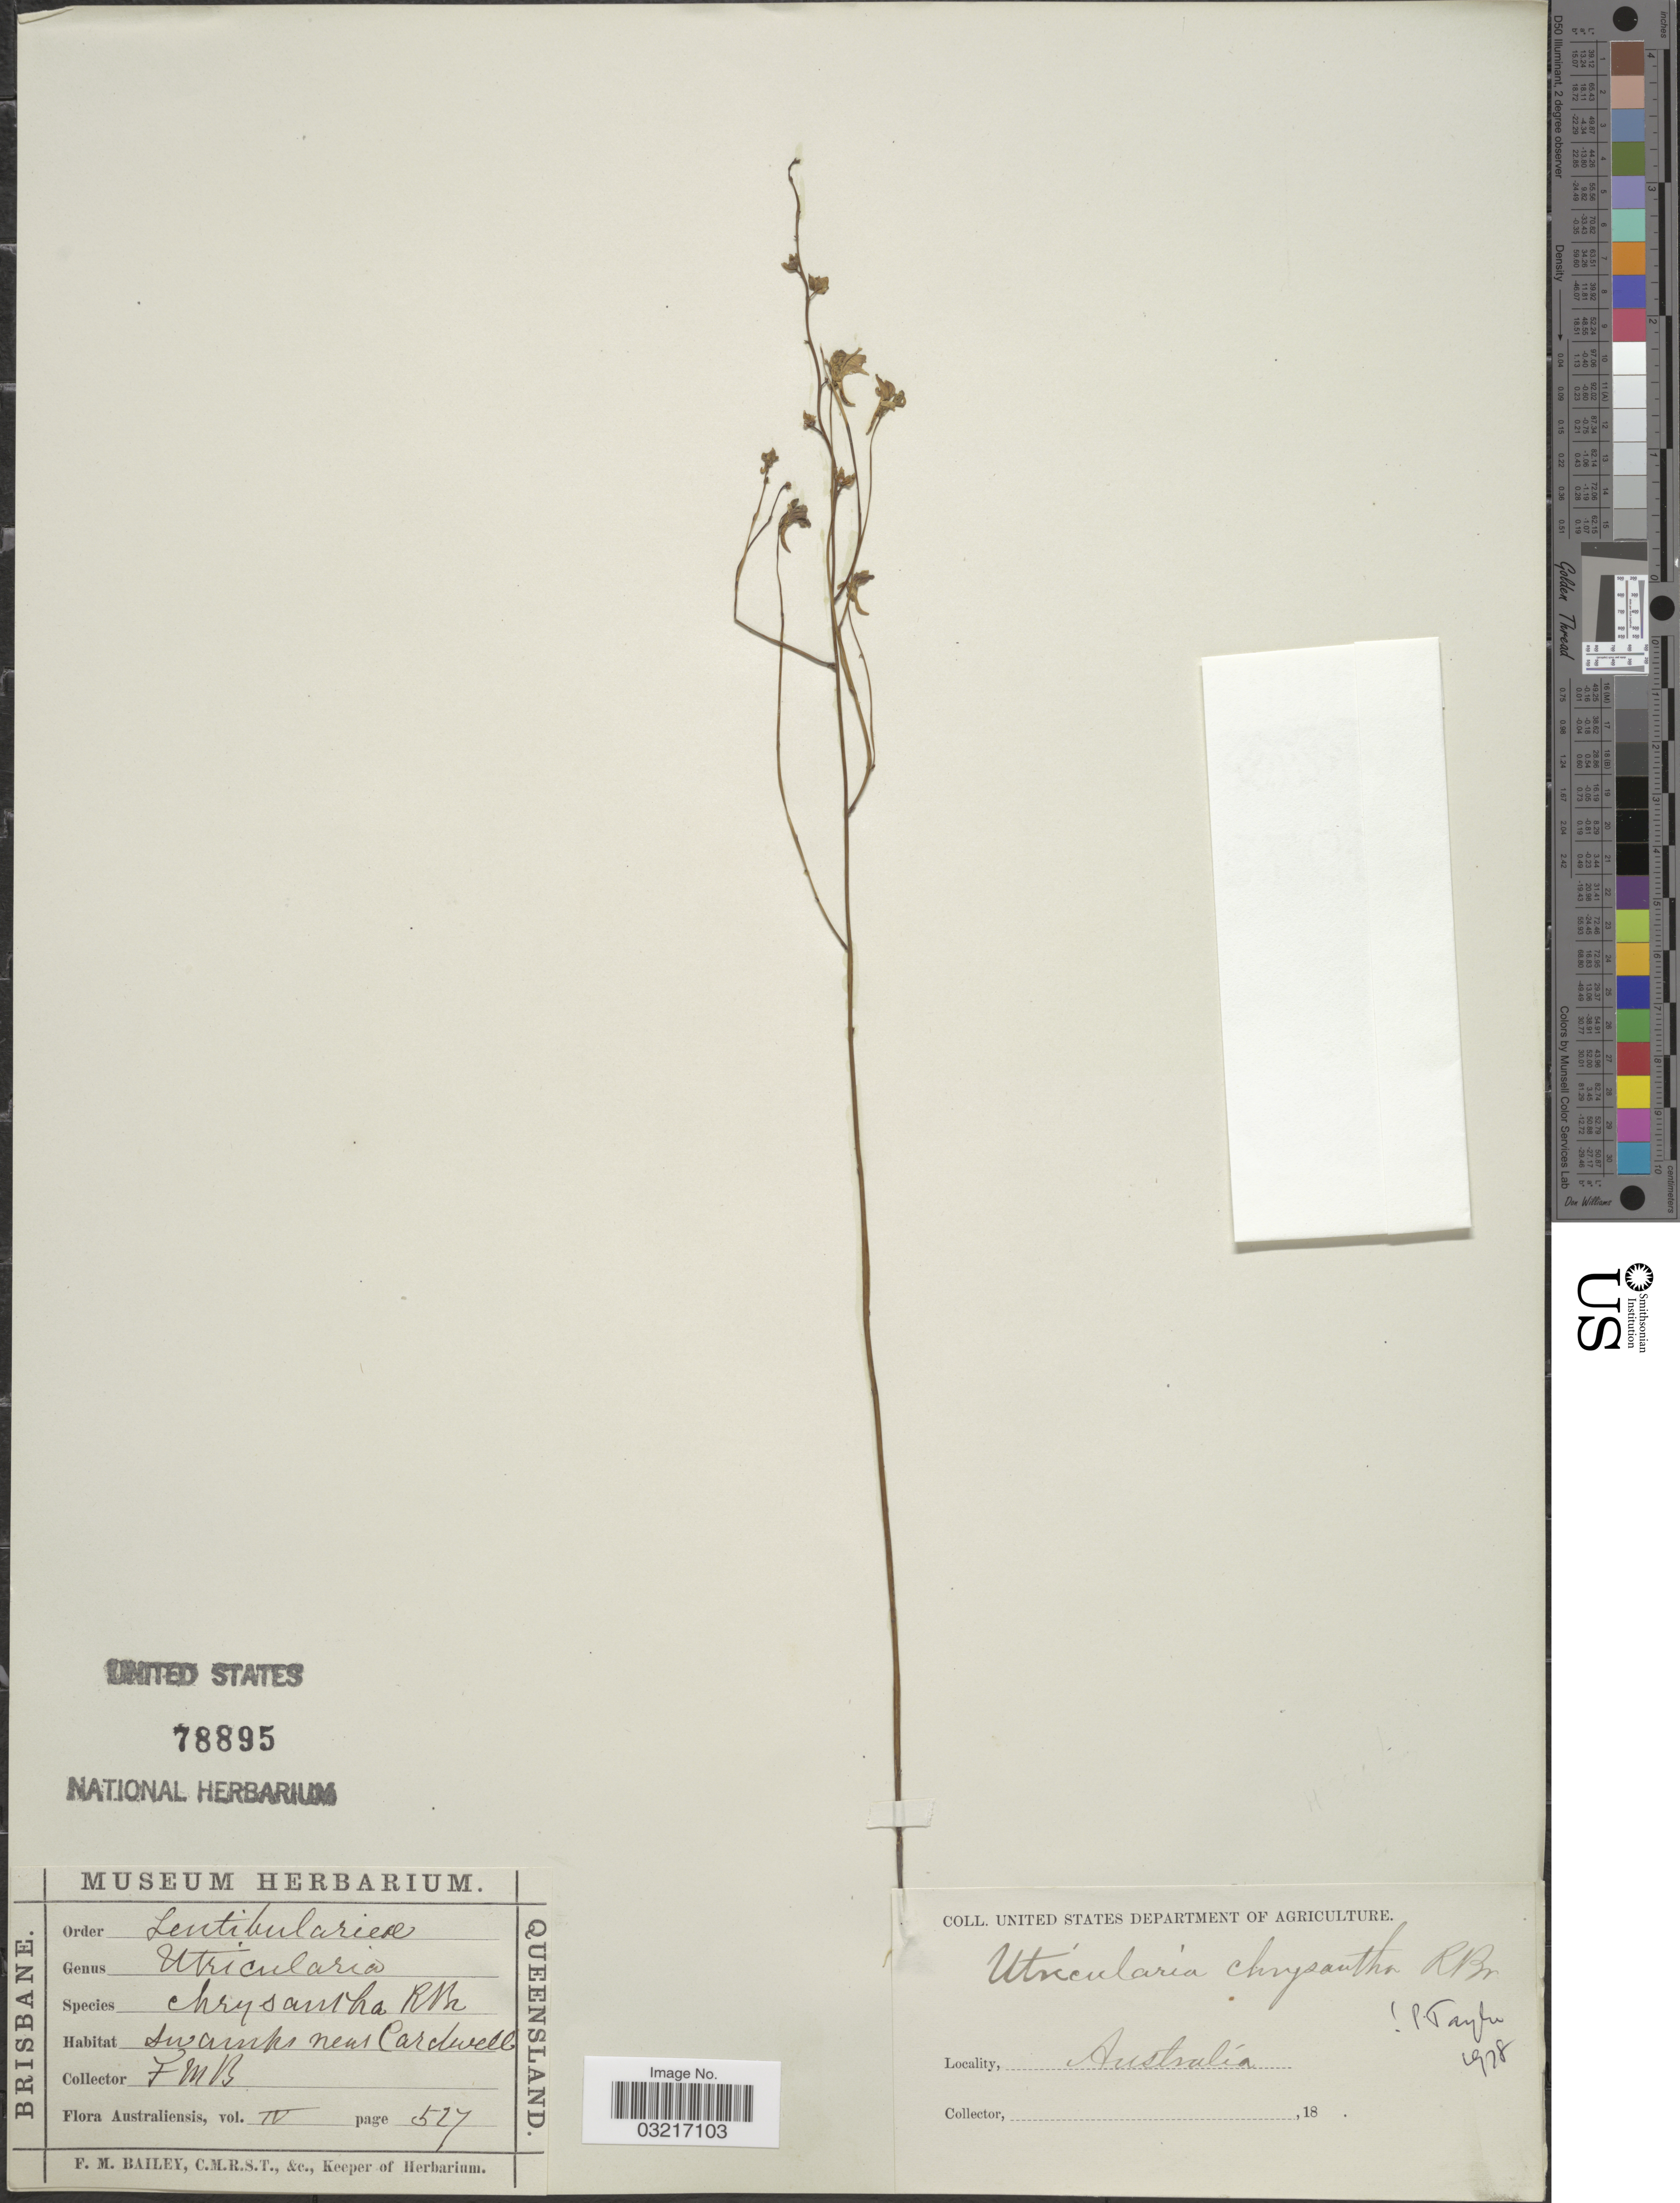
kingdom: Plantae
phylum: Tracheophyta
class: Magnoliopsida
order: Lamiales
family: Lentibulariaceae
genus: Utricularia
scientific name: Utricularia chrysantha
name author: R. Br.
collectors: F. M. Bailey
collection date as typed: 18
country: Australia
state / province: Queensland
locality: Swamps near Cardwell.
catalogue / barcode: US 78895